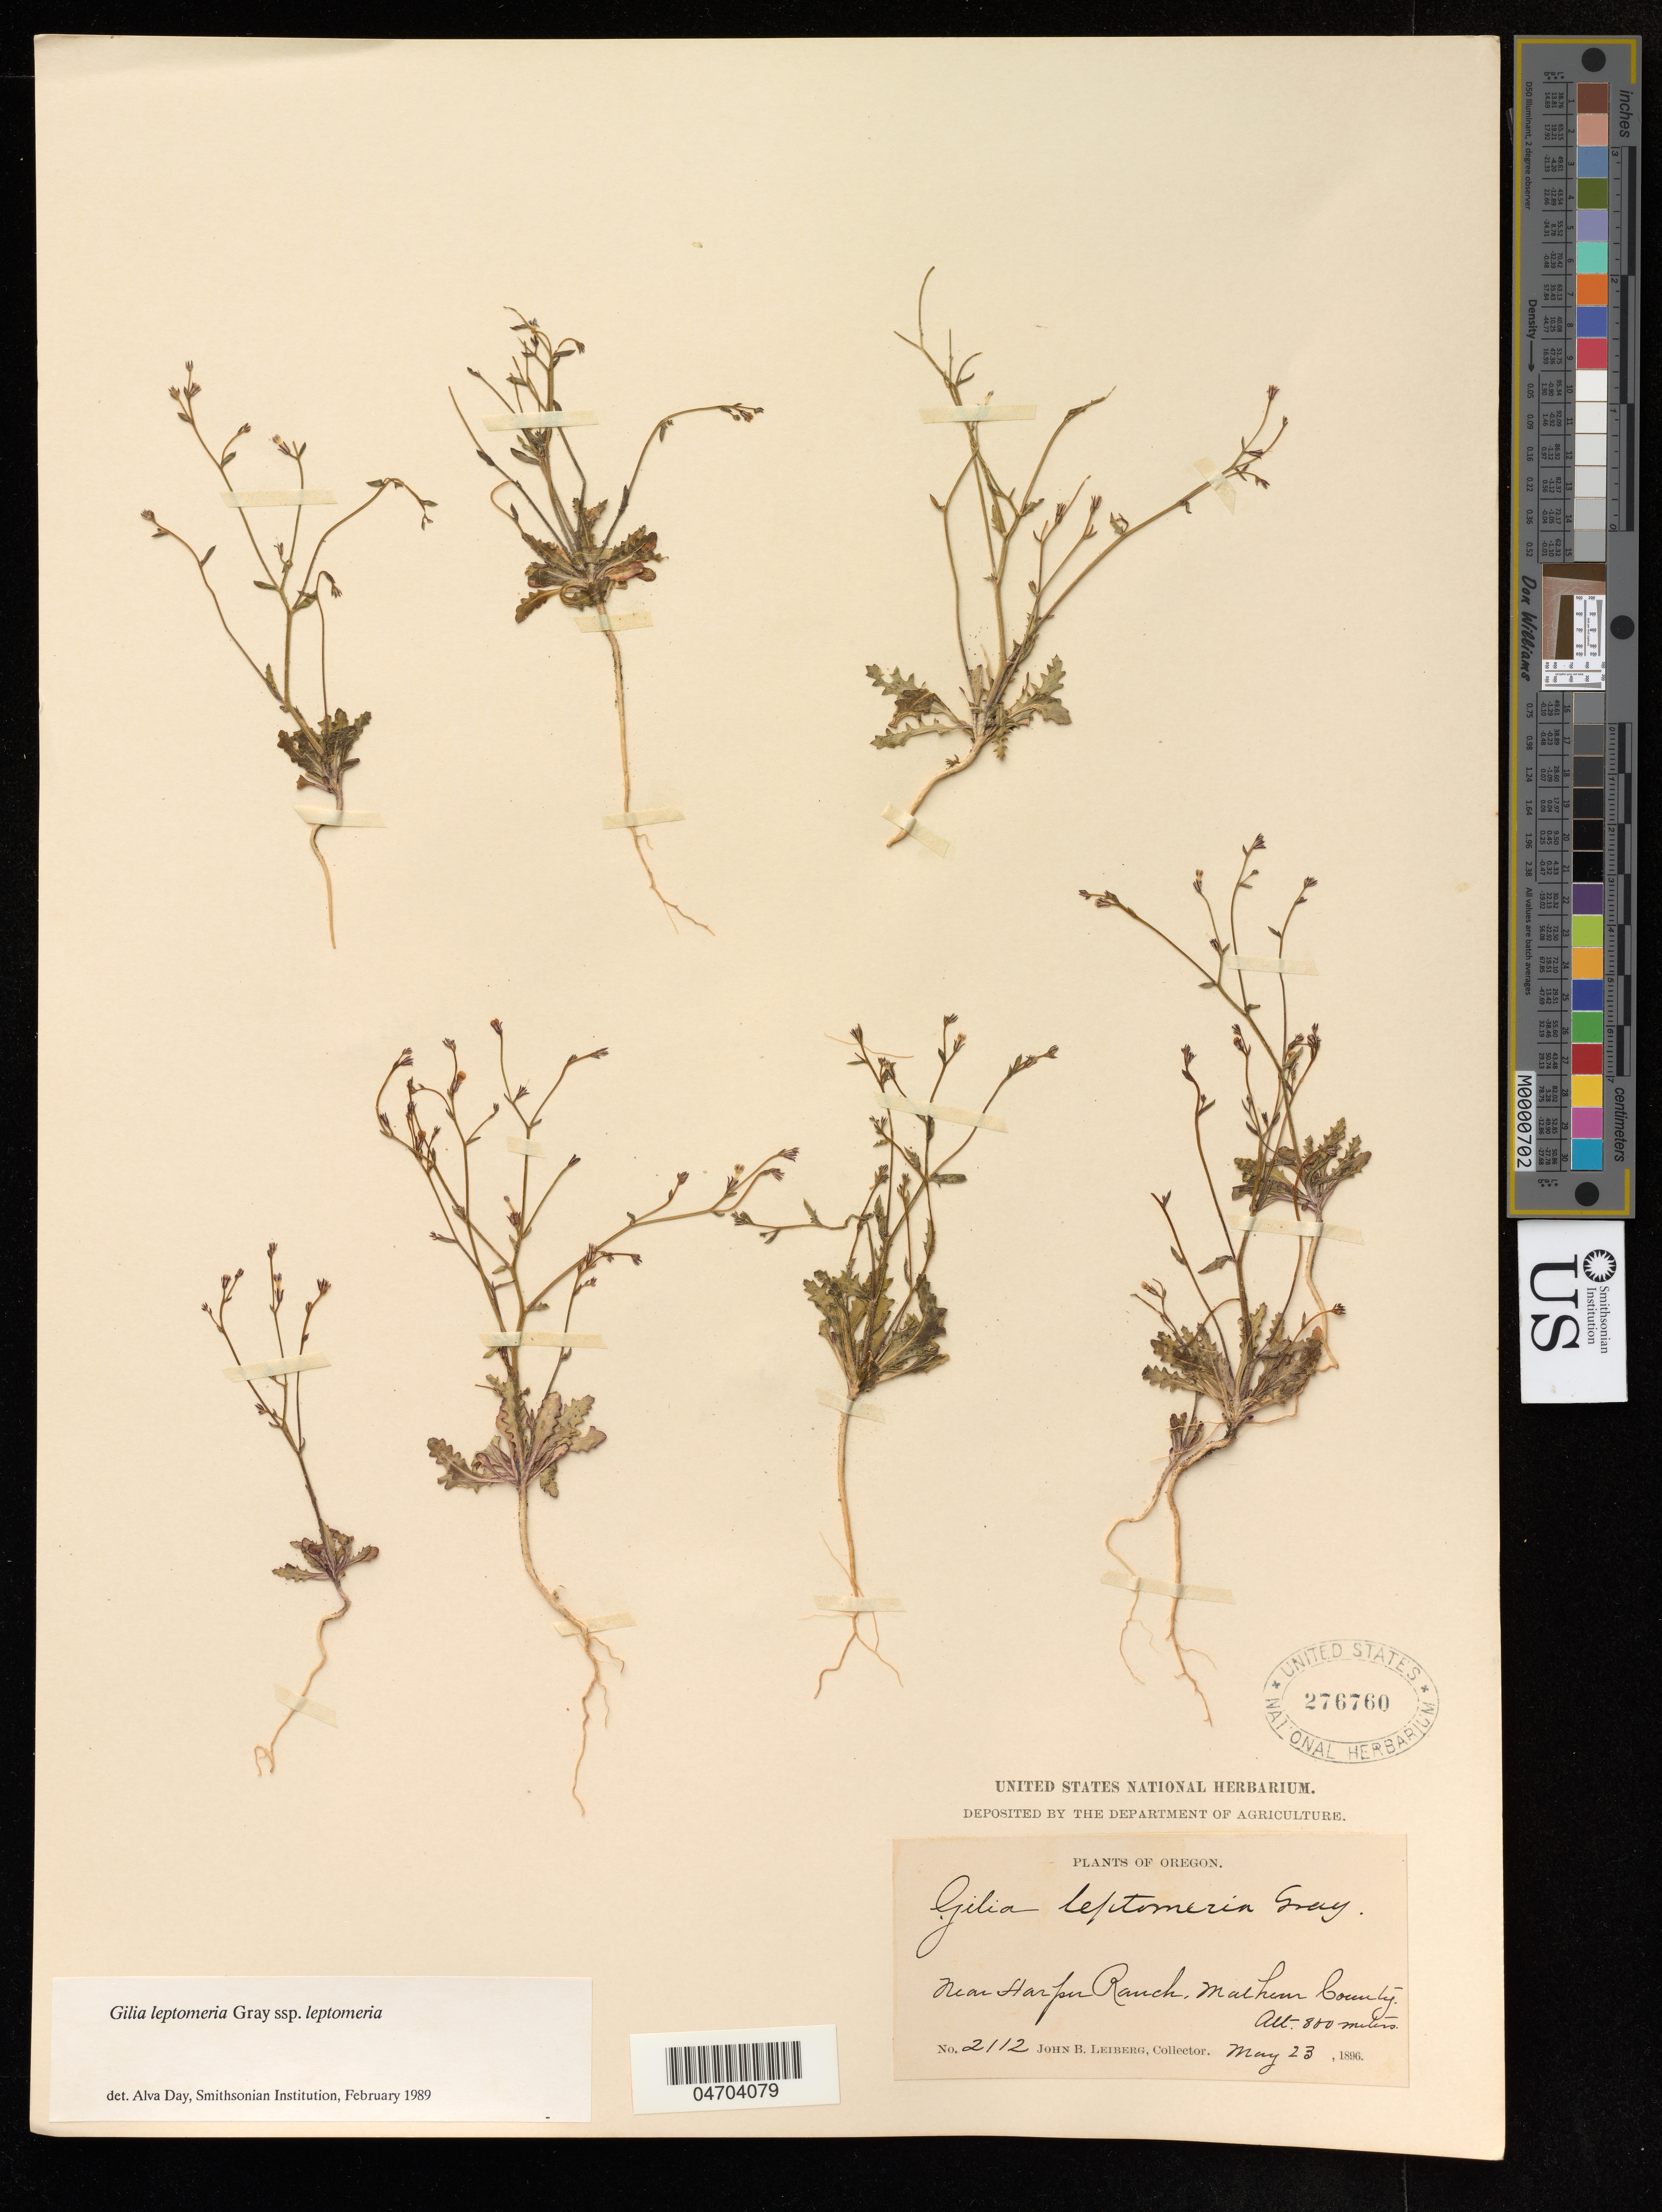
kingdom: Plantae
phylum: Tracheophyta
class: Magnoliopsida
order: Ericales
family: Polemoniaceae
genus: Aliciella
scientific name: Aliciella leptomeria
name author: (A. Gray) J.M. Porter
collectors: J. Leiberg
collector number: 2112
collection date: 1896-05-23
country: United States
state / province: Oregon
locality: Near Harper Ranch, Malhur County.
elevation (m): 800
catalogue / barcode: US 276760